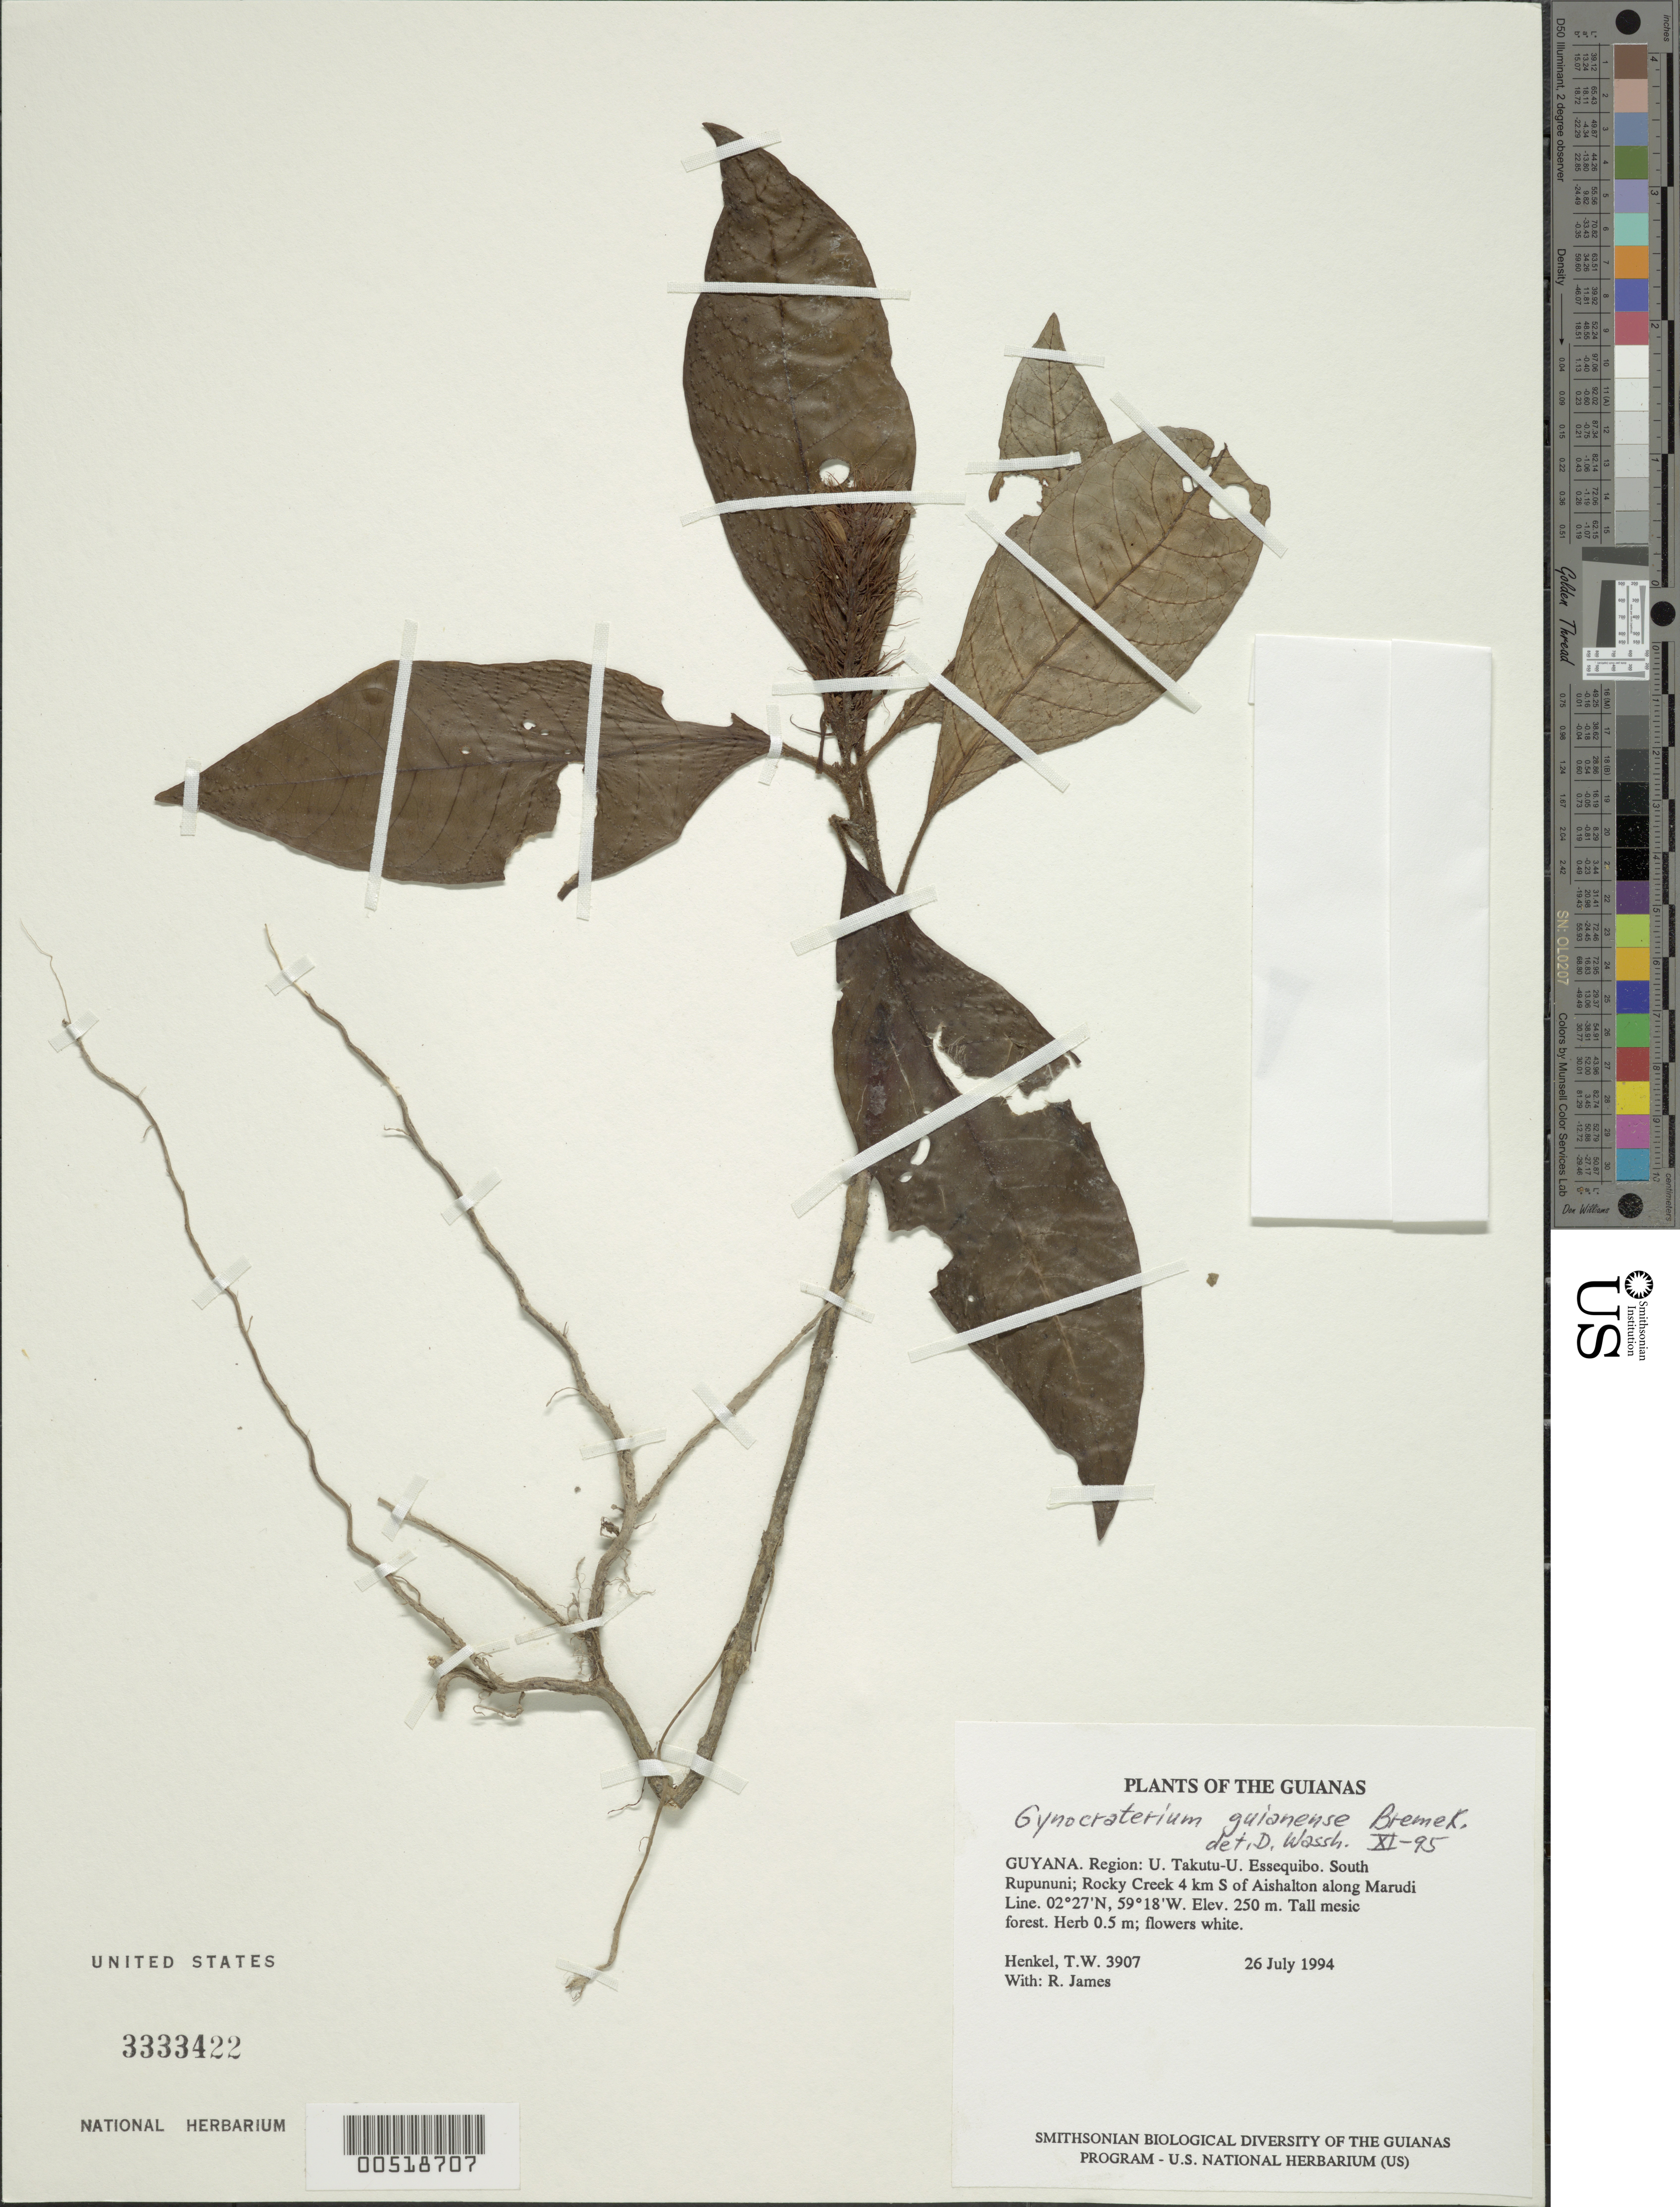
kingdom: Plantae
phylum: Tracheophyta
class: Magnoliopsida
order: Lamiales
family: Acanthaceae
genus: Gynocraterium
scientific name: Gynocraterium guianense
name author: Bremek.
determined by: Wasshausen, Dieter C., (BOT), Smithsonian Institution - National Museum of Natural History (UNITED STATES)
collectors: T. Henkel & R. James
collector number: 3907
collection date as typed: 26 July 1994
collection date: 1994-07-26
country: Guyana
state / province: U. Takutu-U. Essequibo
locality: South Rupununi; Rocky Creek 4 km S of Aishalton along Marudi Line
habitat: Tall mesic forest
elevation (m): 250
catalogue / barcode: US 3333422